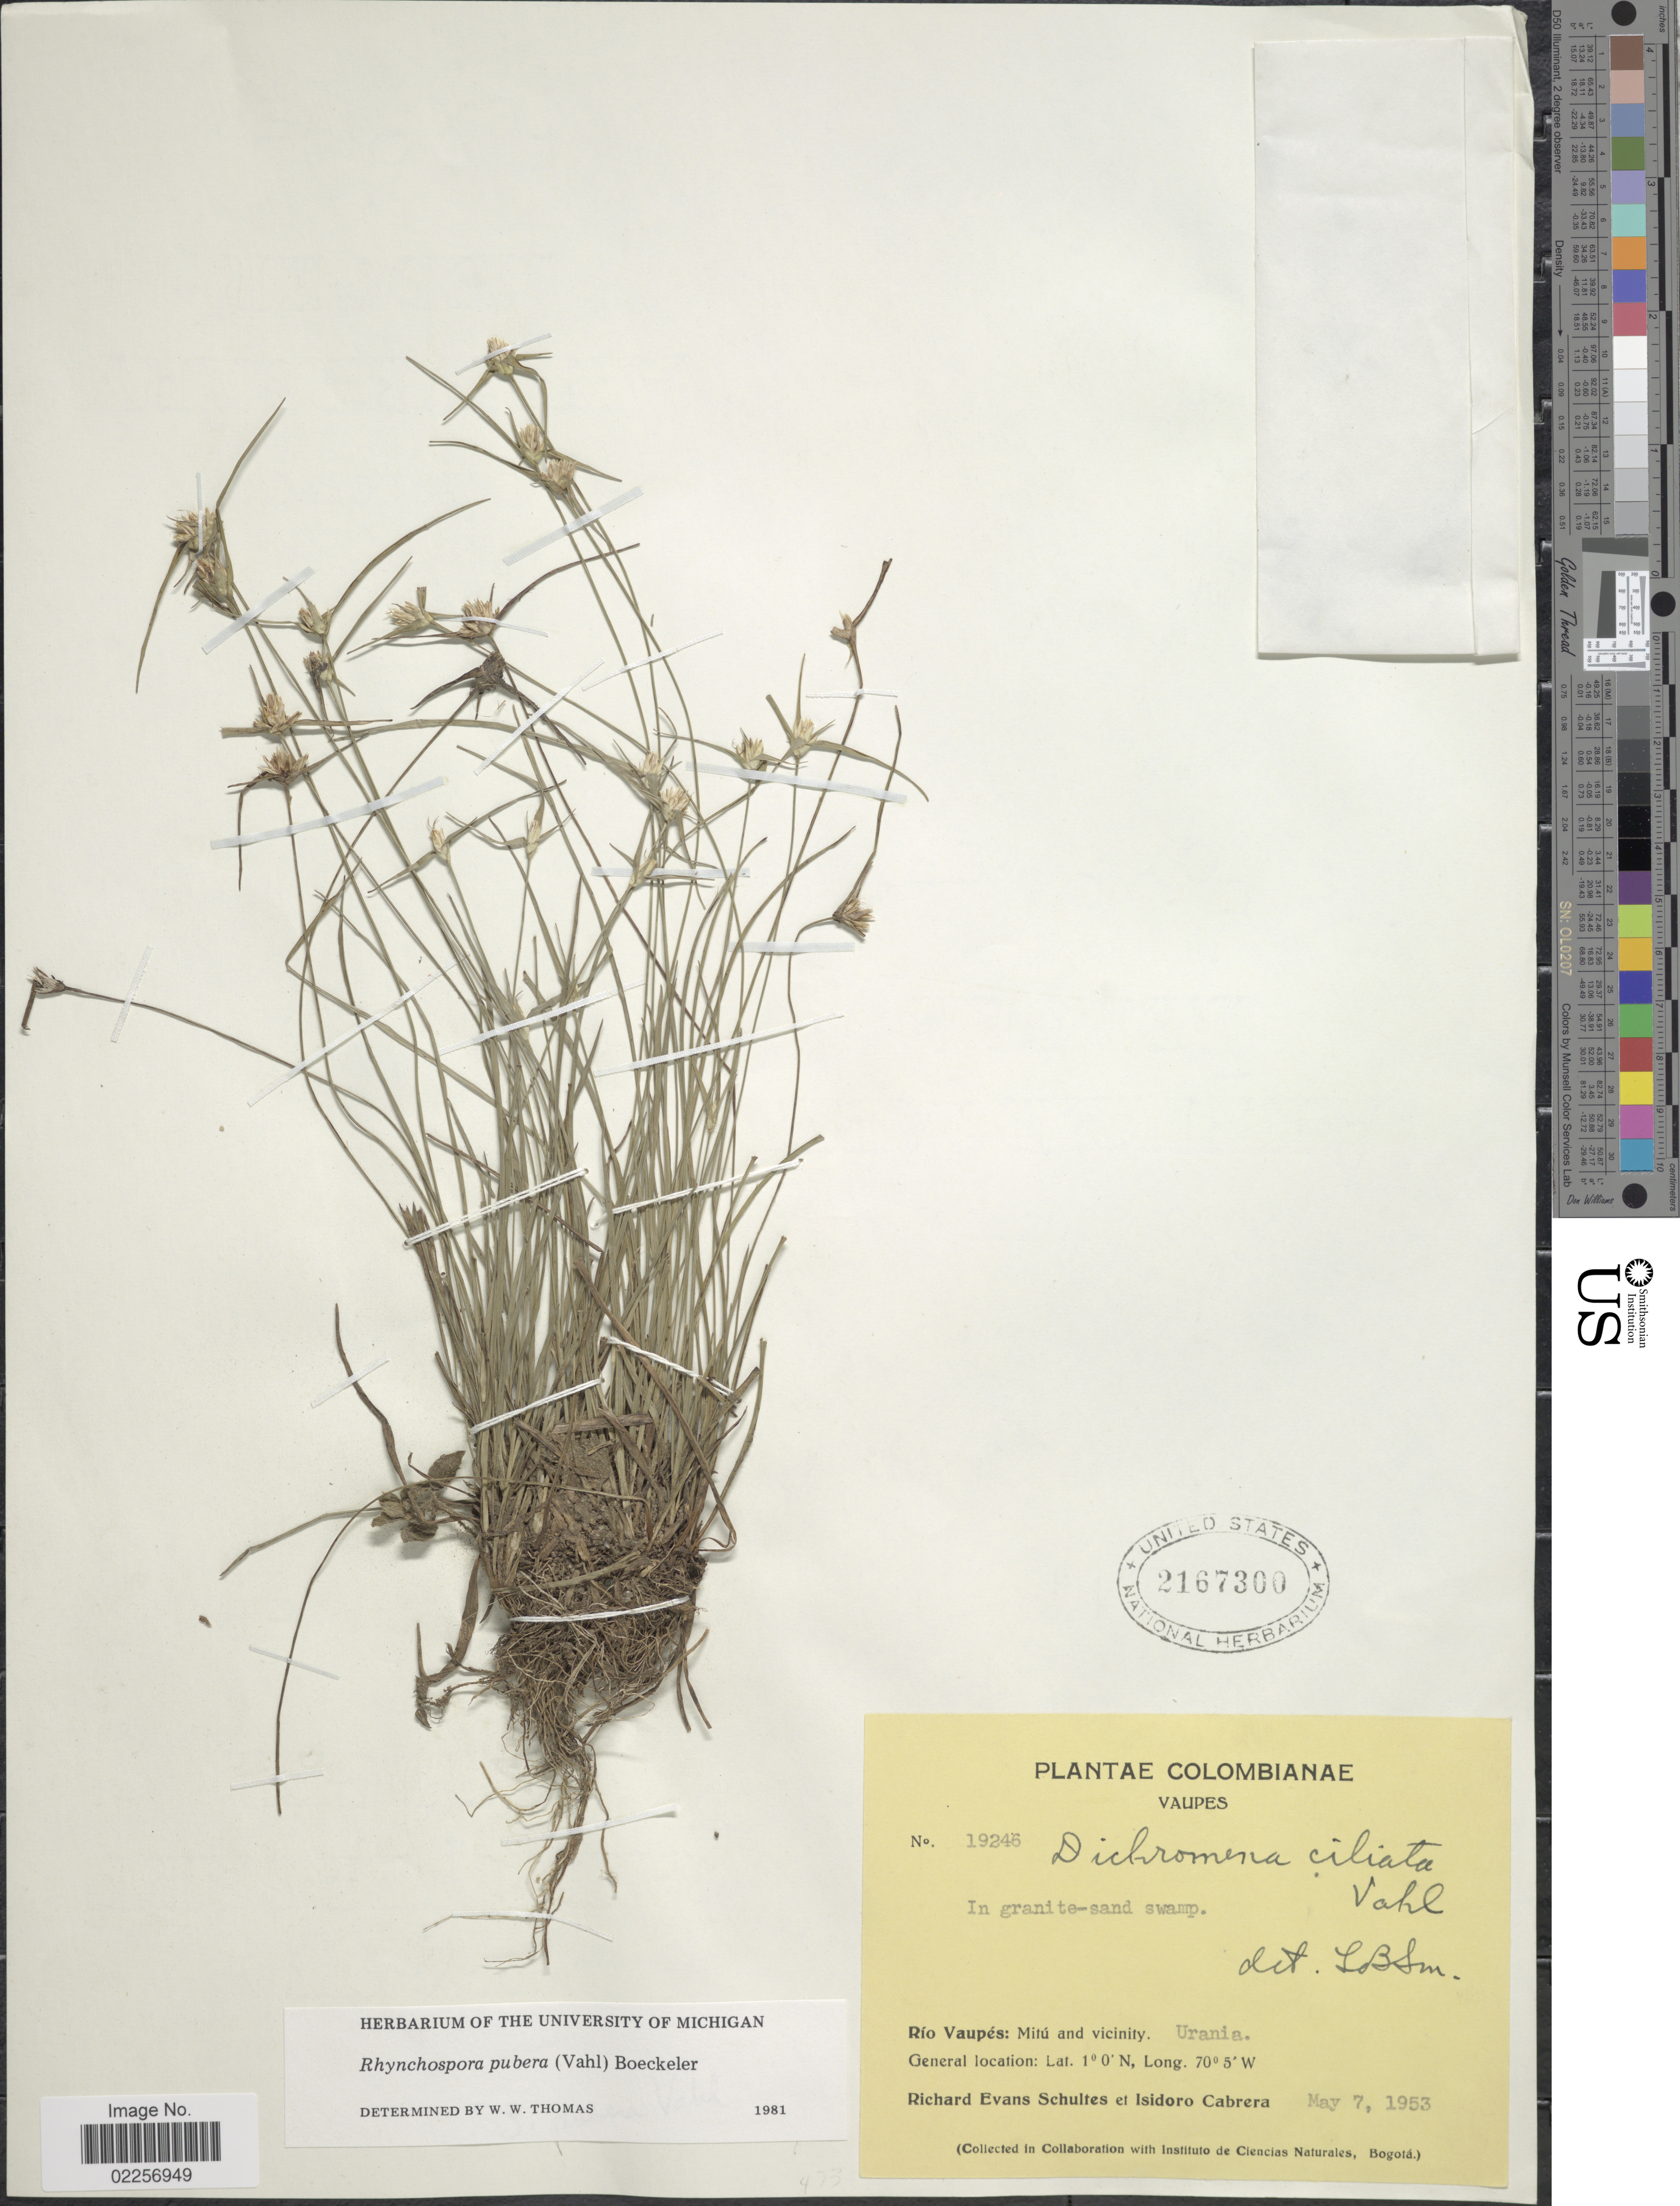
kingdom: Plantae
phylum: Tracheophyta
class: Liliopsida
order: Poales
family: Cyperaceae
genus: Rhynchospora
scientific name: Rhynchospora pubera subsp. pubera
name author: (Vahl) Boeckeler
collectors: R. E. Schultes & I. Cabrera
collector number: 19246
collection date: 1953-05-07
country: Colombia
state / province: Vaupés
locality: Vaupes. Rio Vaupes: Mitu and vicinity. Urania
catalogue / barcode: US 2167300